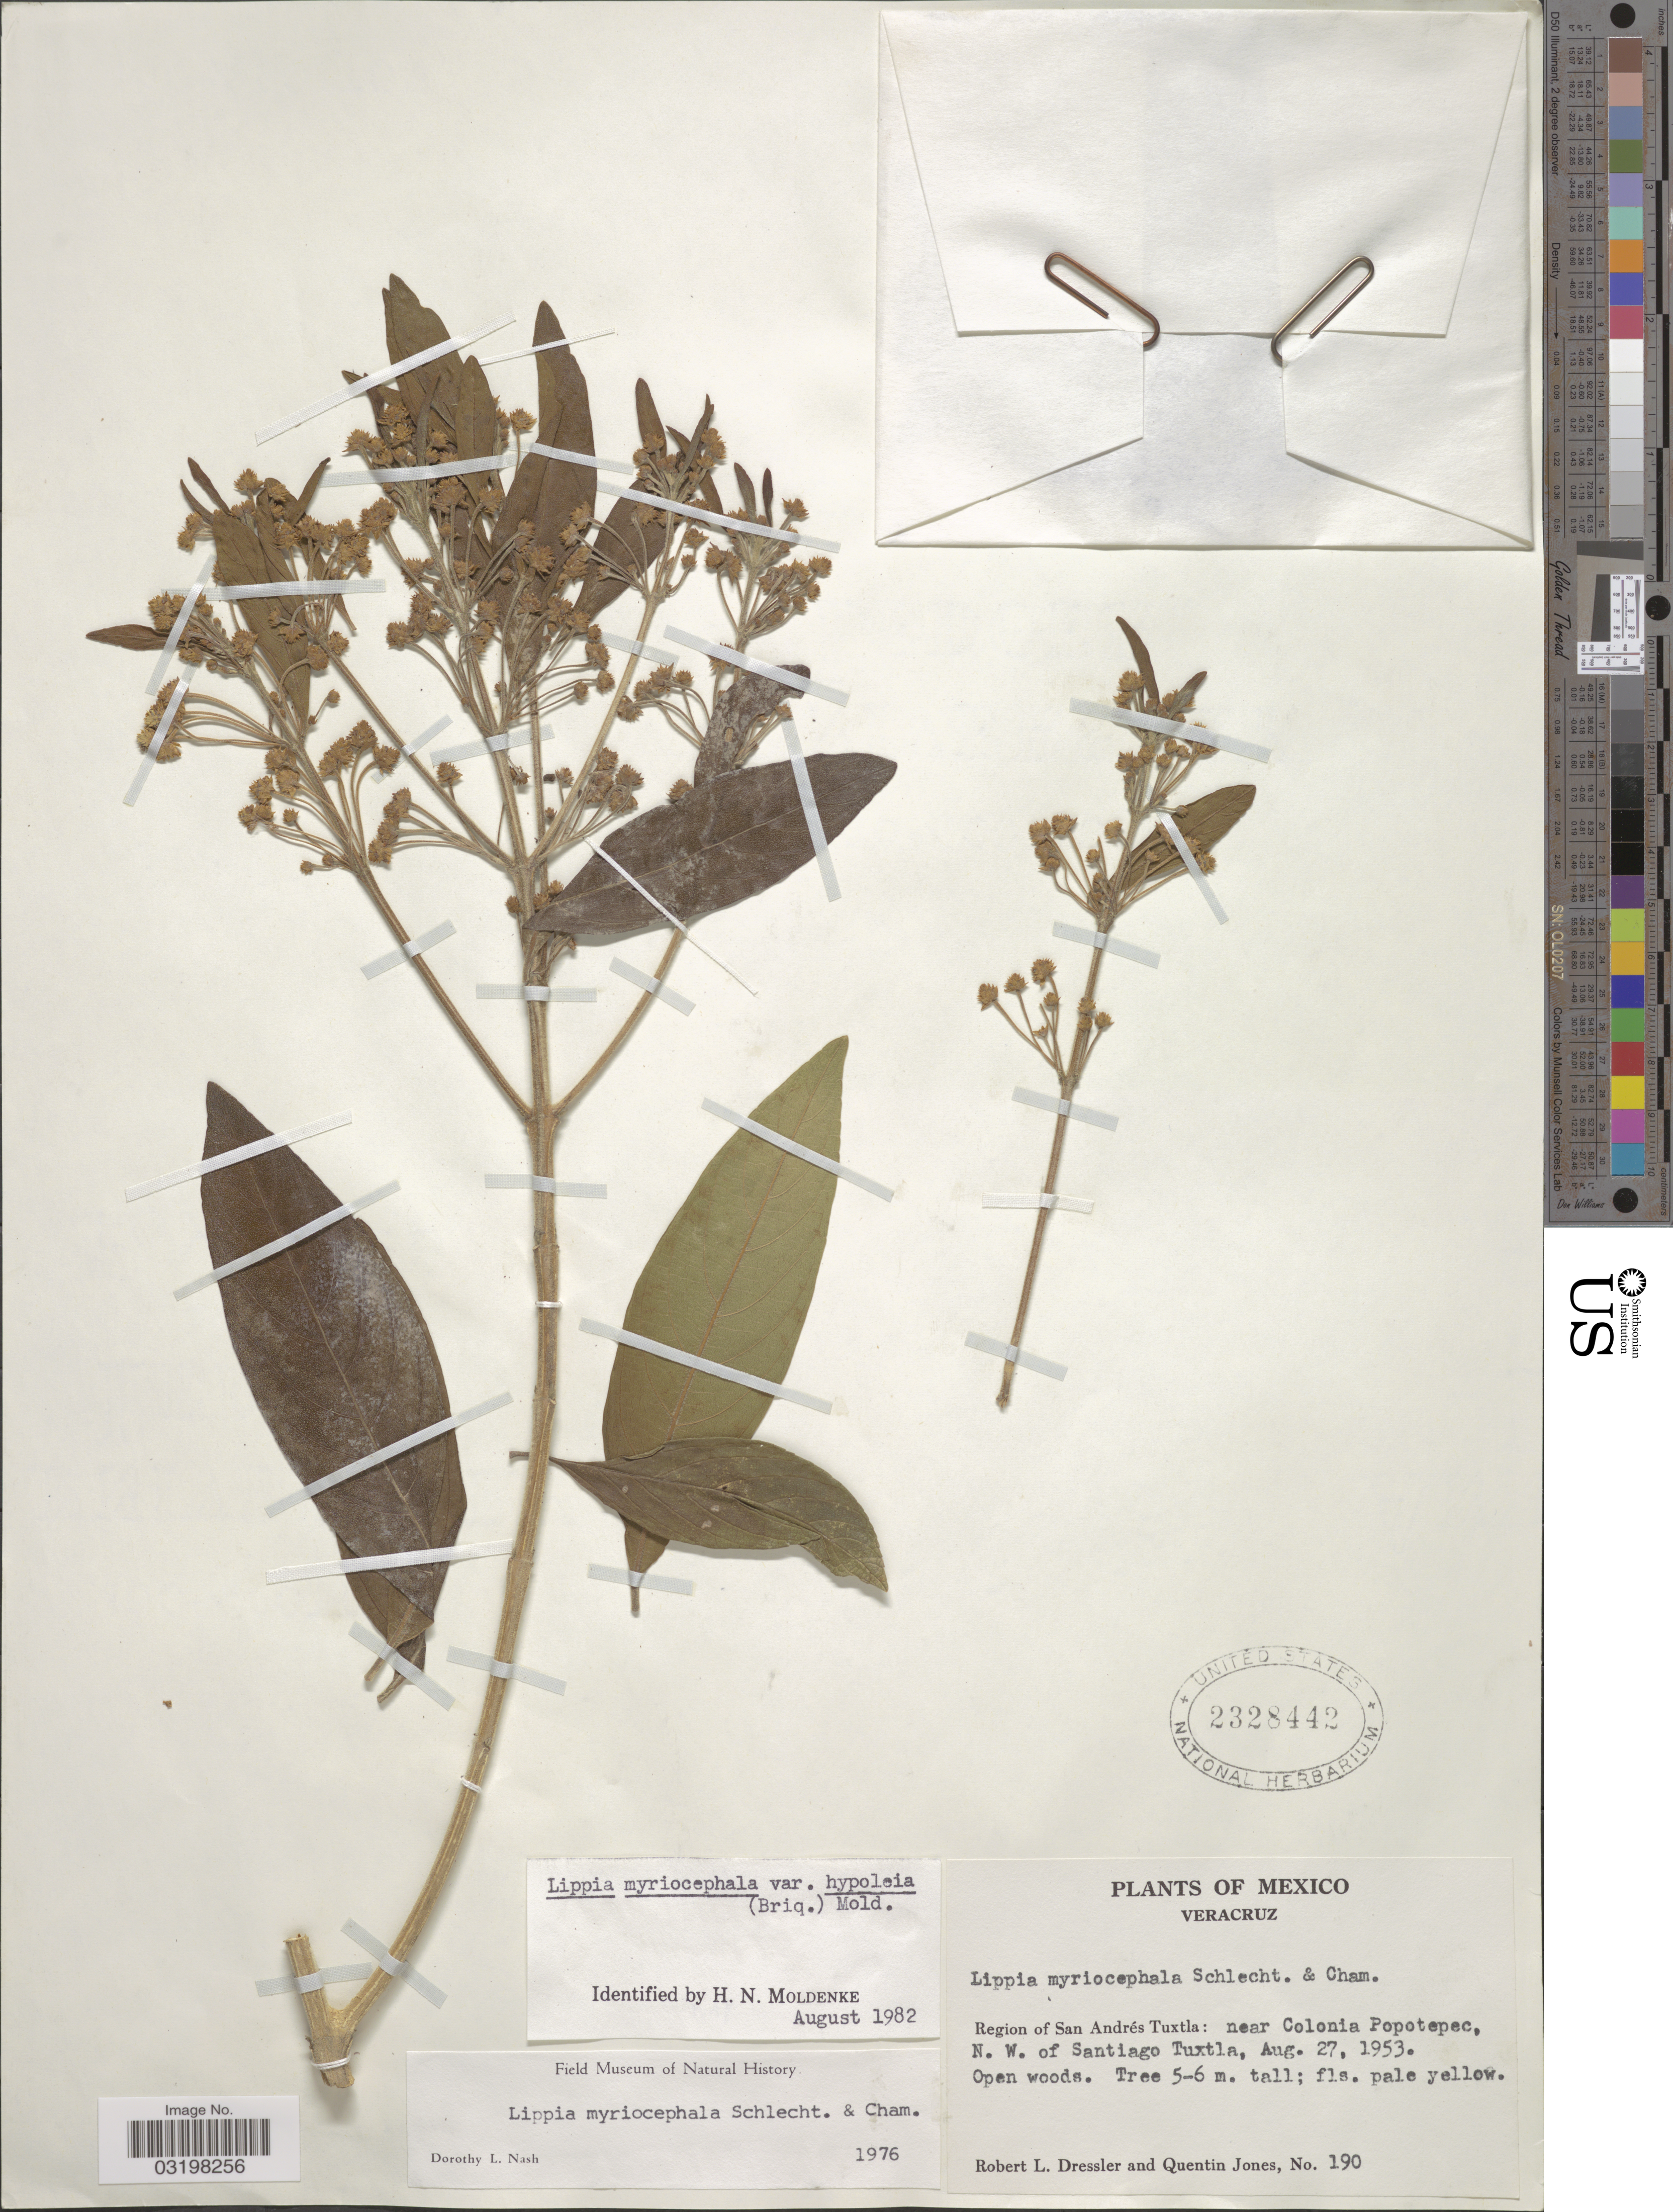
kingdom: Plantae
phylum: Tracheophyta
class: Magnoliopsida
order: Lamiales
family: Verbenaceae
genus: Lippia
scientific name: Lippia myriocephala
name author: Schltdl. & Cham.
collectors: R. Dressler & Q. Jones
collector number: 190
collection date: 1953-08-27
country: Mexico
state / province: Veracruz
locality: Vera Cruz. Region de San Andrés Tuxtla: near Colonia Popotepec, N.W. of Santiago Tuxtla. Open woods.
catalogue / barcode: US 2328442